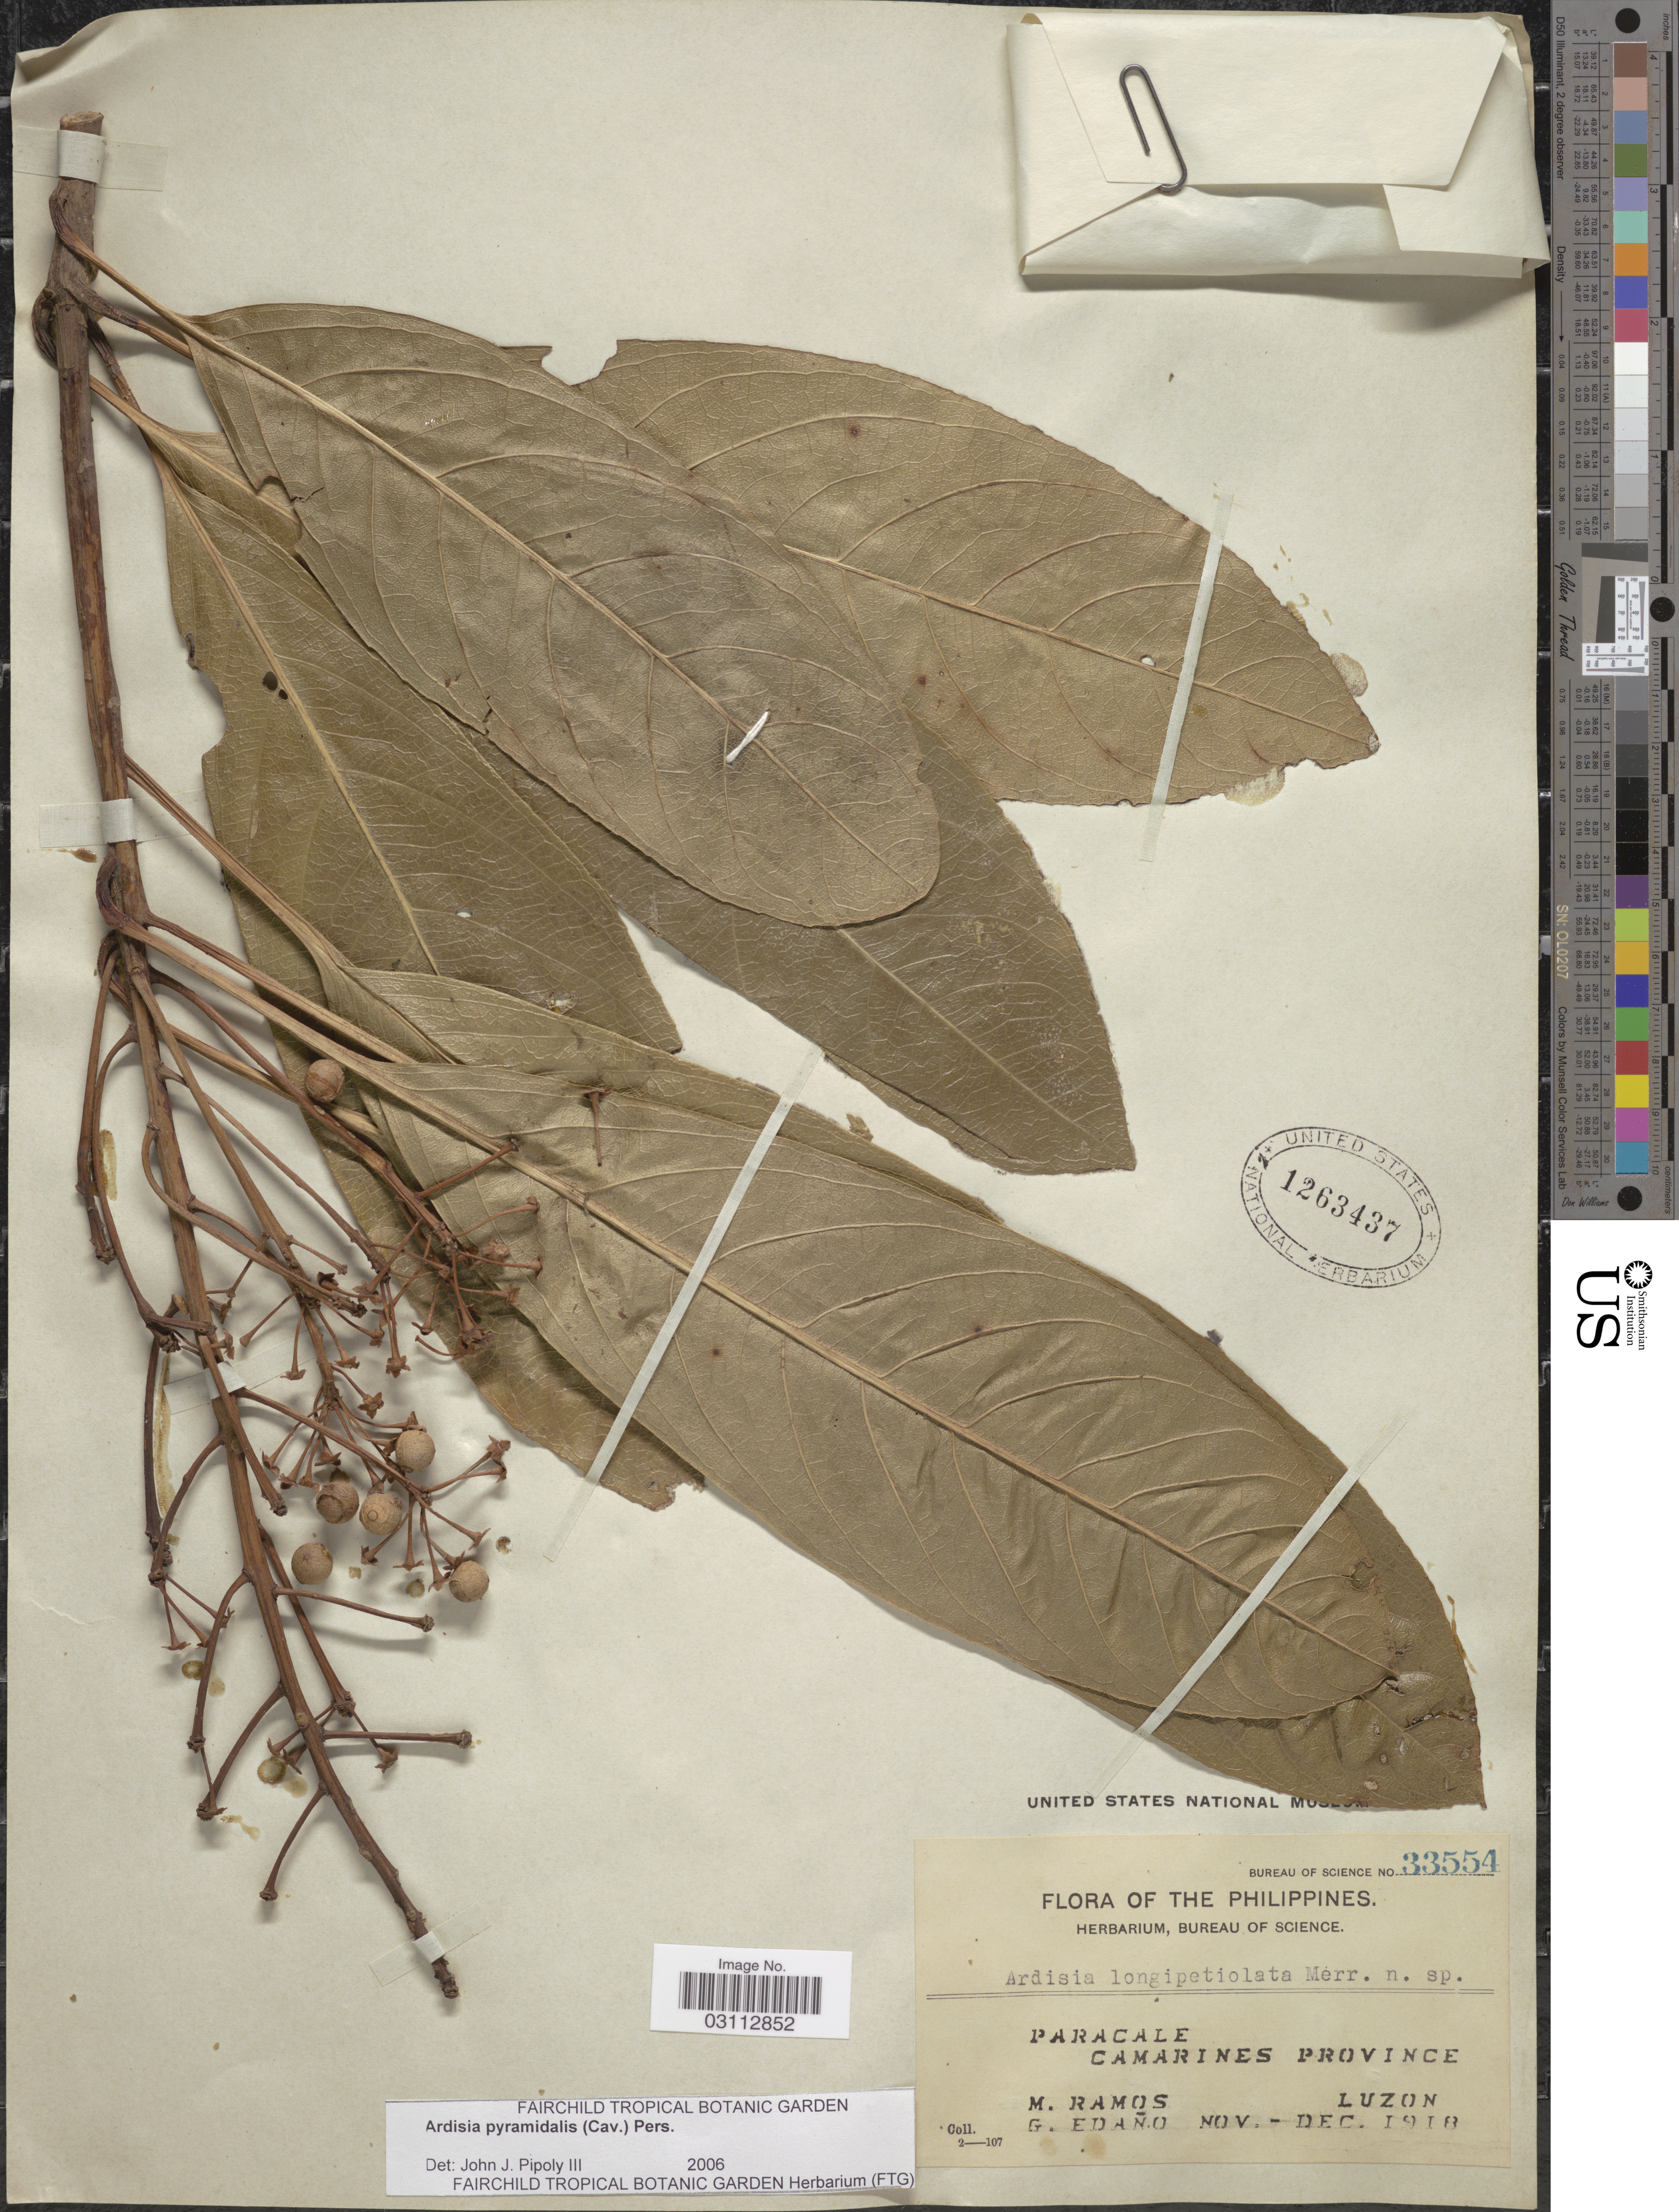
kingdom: Plantae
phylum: Tracheophyta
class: Magnoliopsida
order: Ericales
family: Primulaceae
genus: Ardisia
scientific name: Ardisia pyramidalis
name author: (Cav.) Pers.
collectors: M. Ramos & G. Edaño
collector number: Bureau of Science 33554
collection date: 1918-11/1918-12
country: Philippines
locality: Paracale. Camarines Province. Luzon.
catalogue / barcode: US 1263437